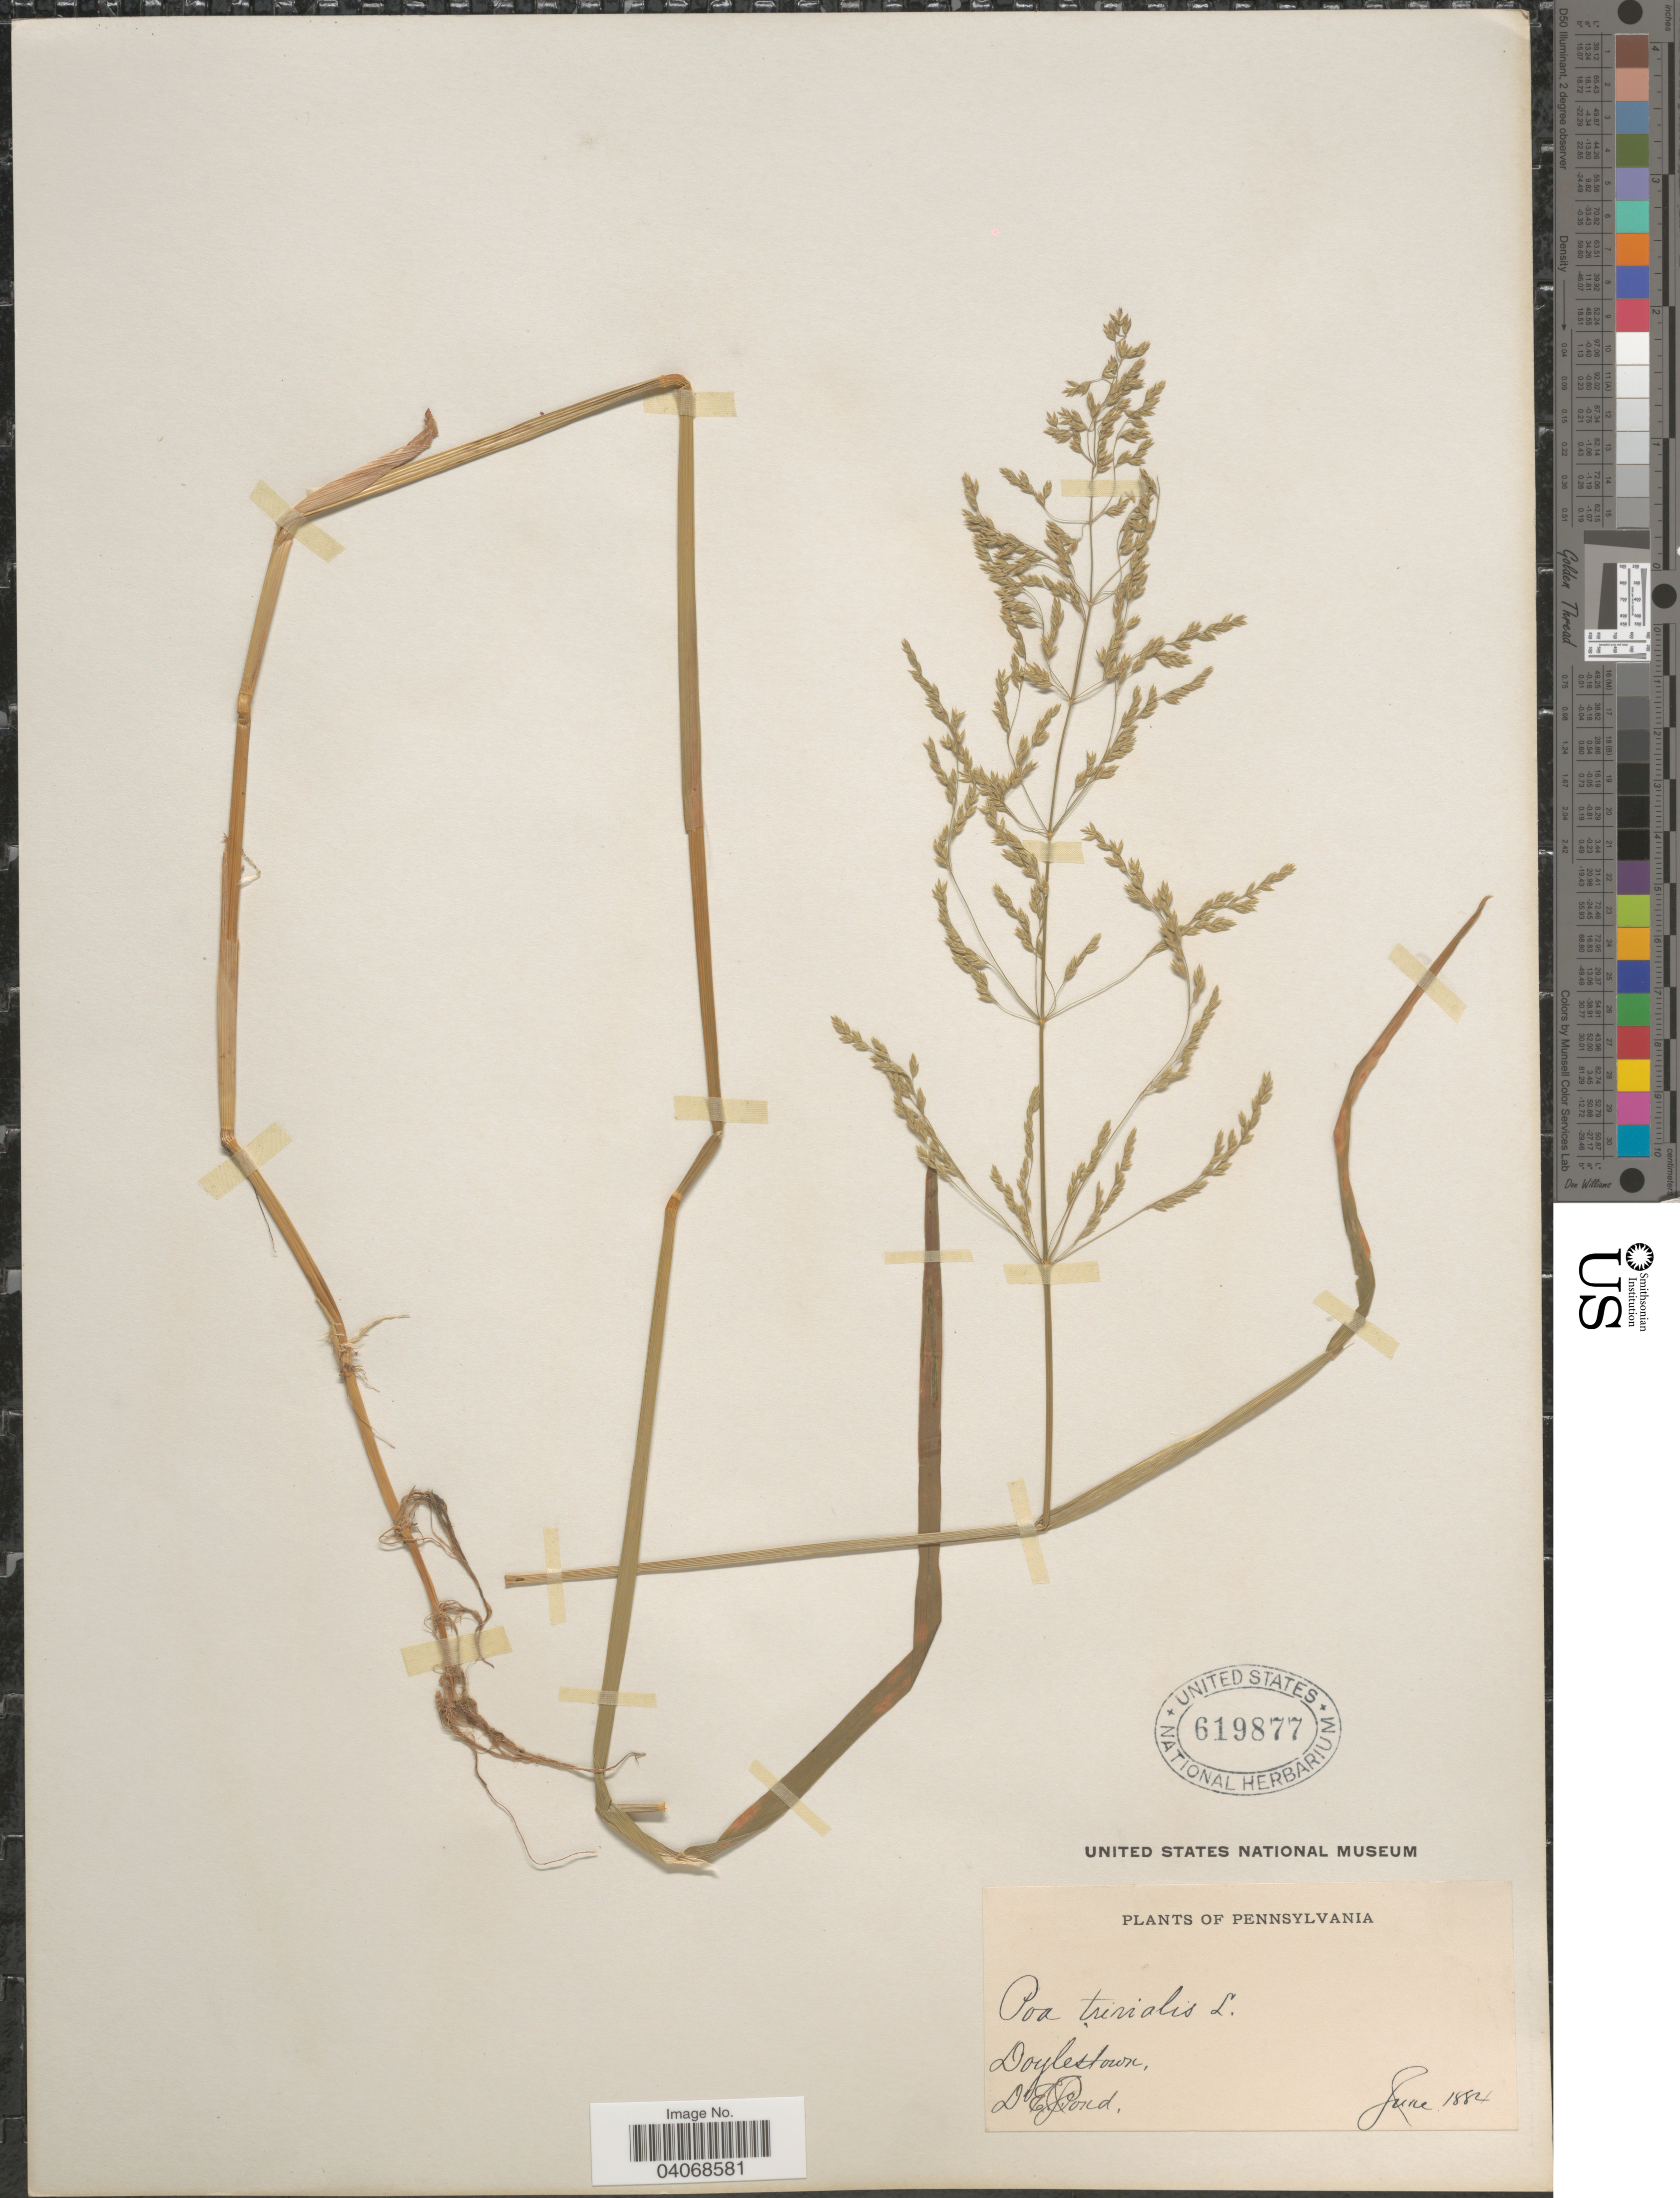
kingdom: Plantae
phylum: Tracheophyta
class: Liliopsida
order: Poales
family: Poaceae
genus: Poa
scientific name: Poa trivialis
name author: L.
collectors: E. Pond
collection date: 1882-06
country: United States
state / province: Pennsylvania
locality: Doylestown.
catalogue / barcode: US 619877